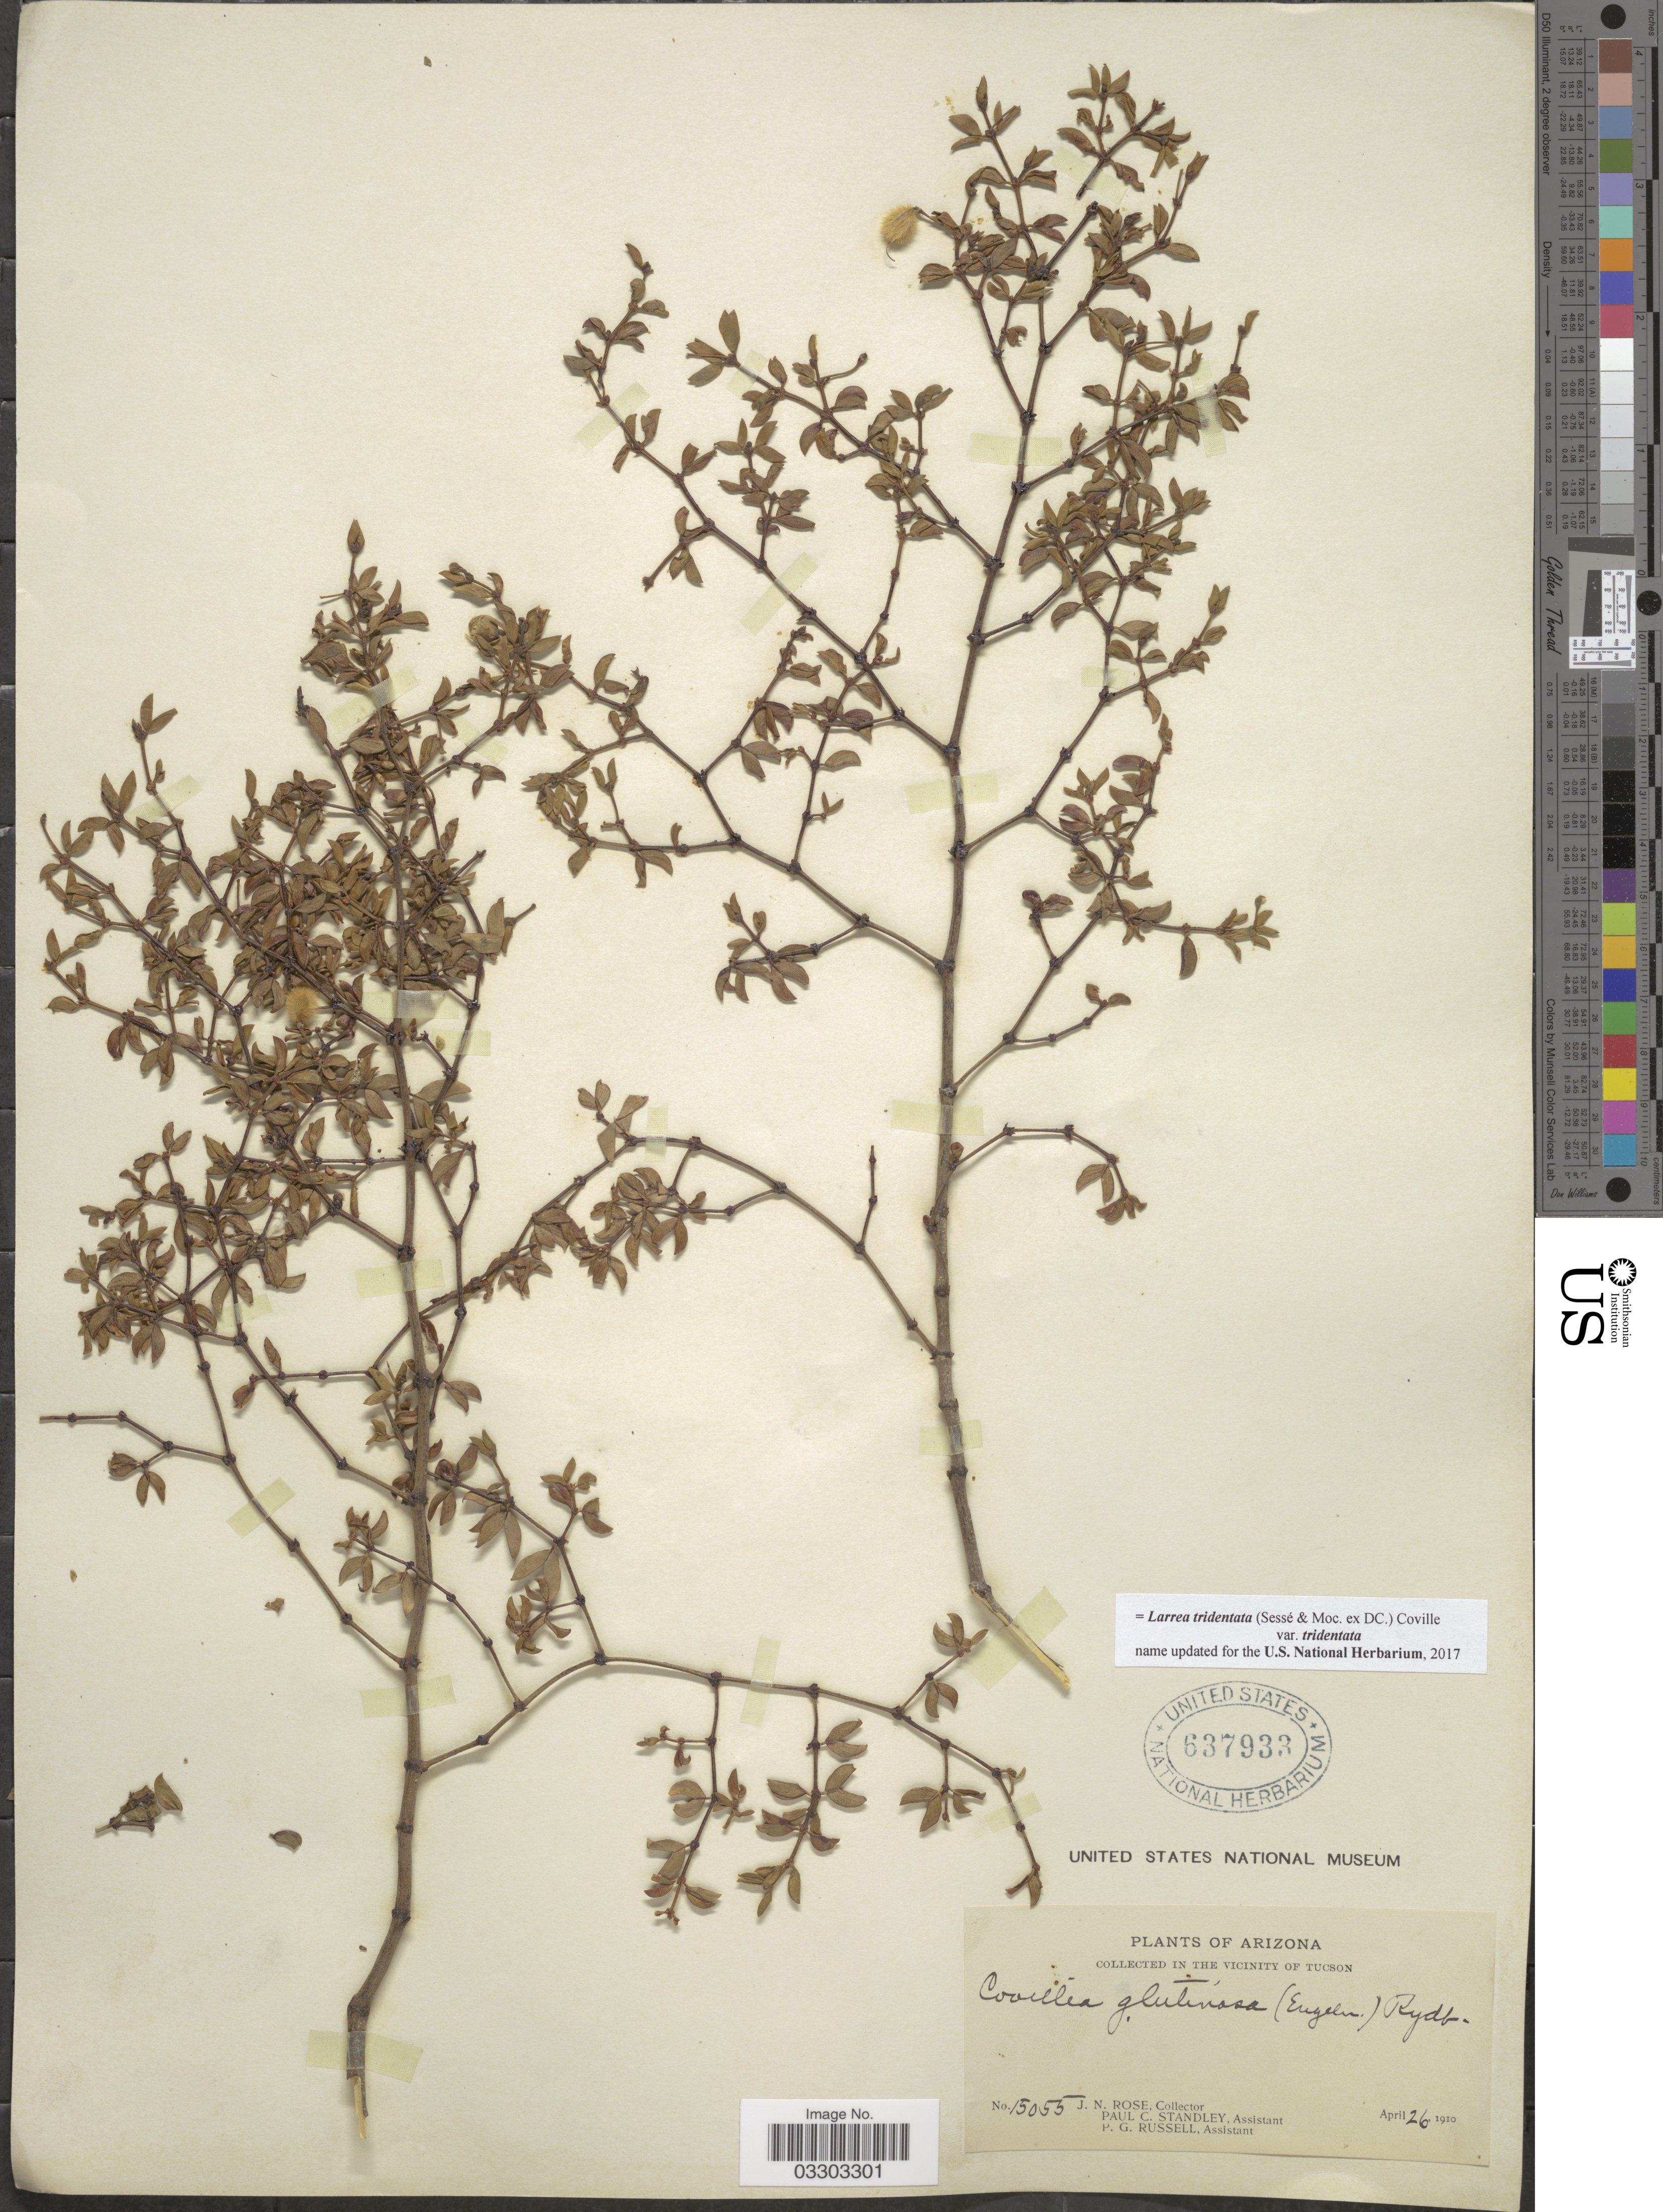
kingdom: Plantae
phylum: Tracheophyta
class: Magnoliopsida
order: Zygophyllales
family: Zygophyllaceae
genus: Larrea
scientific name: Larrea tridentata var. tridentata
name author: (Sessé & Moc. ex DC.) Coville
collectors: J. N. Rose, P. C. Standley & P. G. Russell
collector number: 15055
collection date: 1910-04-26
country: United States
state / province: Arizona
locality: In the vicinity of Tucson.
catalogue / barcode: US 637933